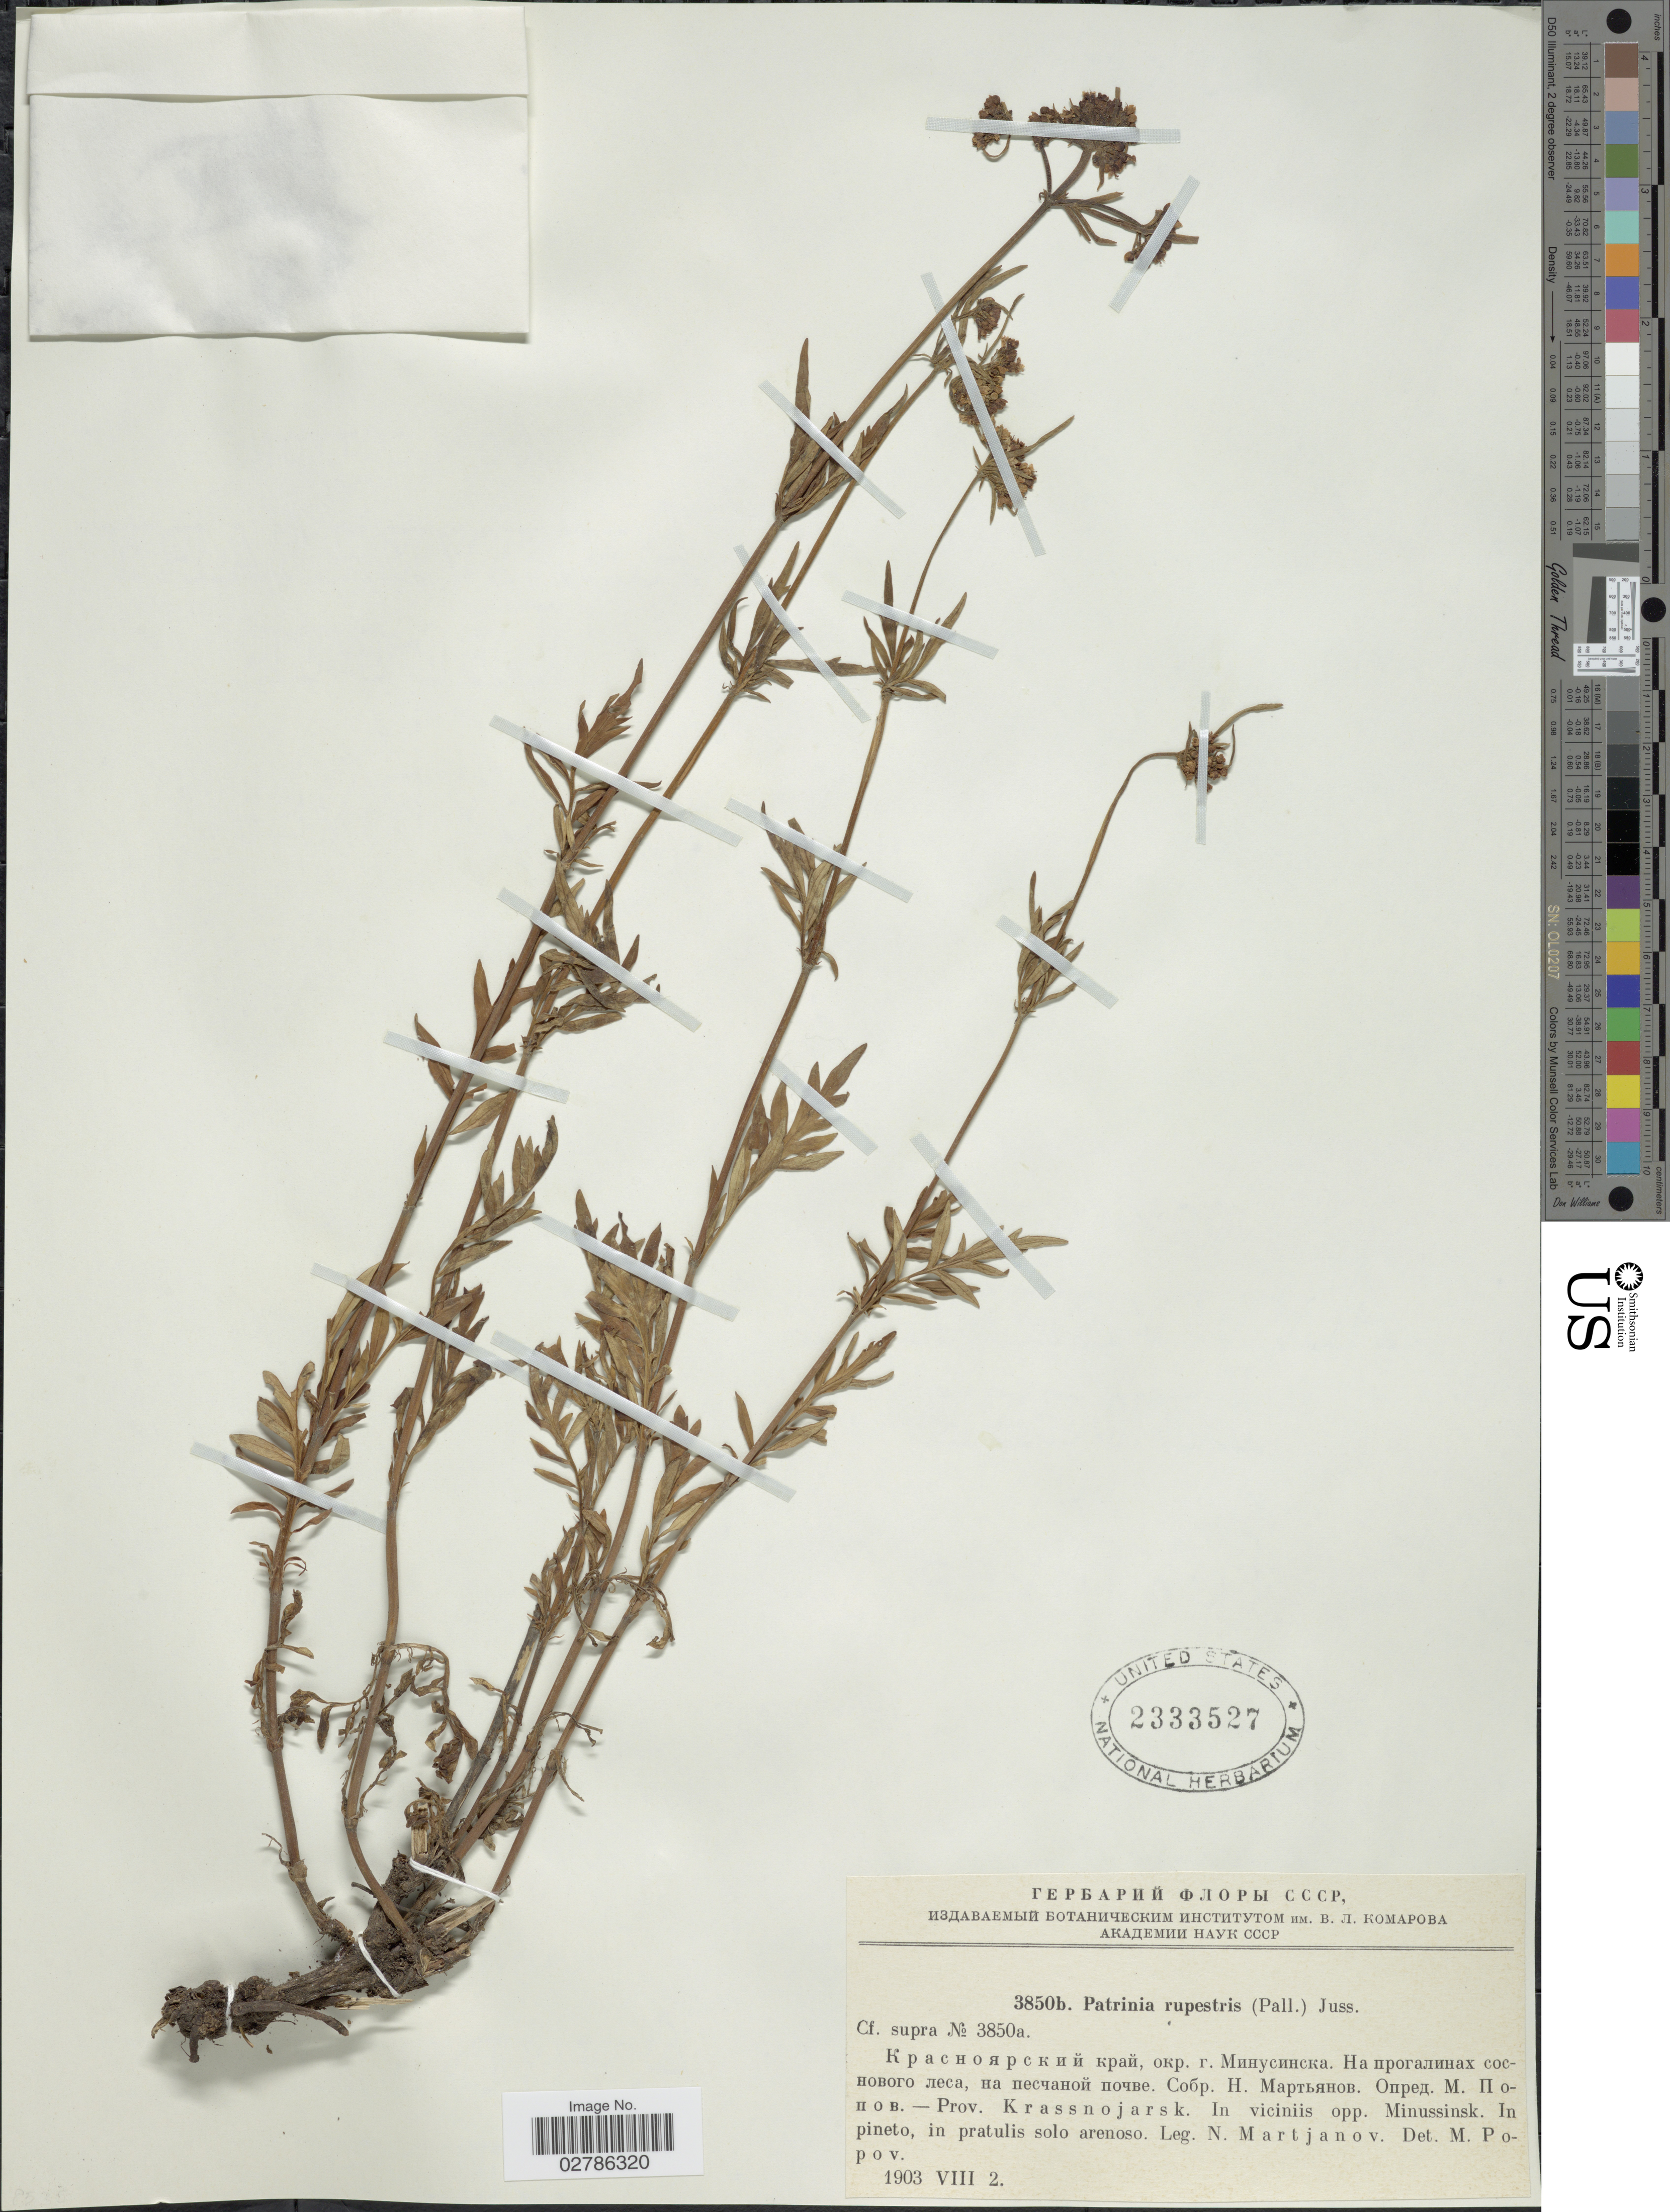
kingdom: Plantae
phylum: Tracheophyta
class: Magnoliopsida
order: Dipsacales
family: Caprifoliaceae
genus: Patrinia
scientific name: Patrinia rupestris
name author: (Pall.) Dufr.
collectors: N. Martjanov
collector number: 3850b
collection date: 1903-08-02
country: Russian Federation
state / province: Krasnoyarsk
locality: Prov. Krassnojarsk, In viciniis opp. Minussinsk. In pineto, in pratulis solo arenoso.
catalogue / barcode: US 2333527